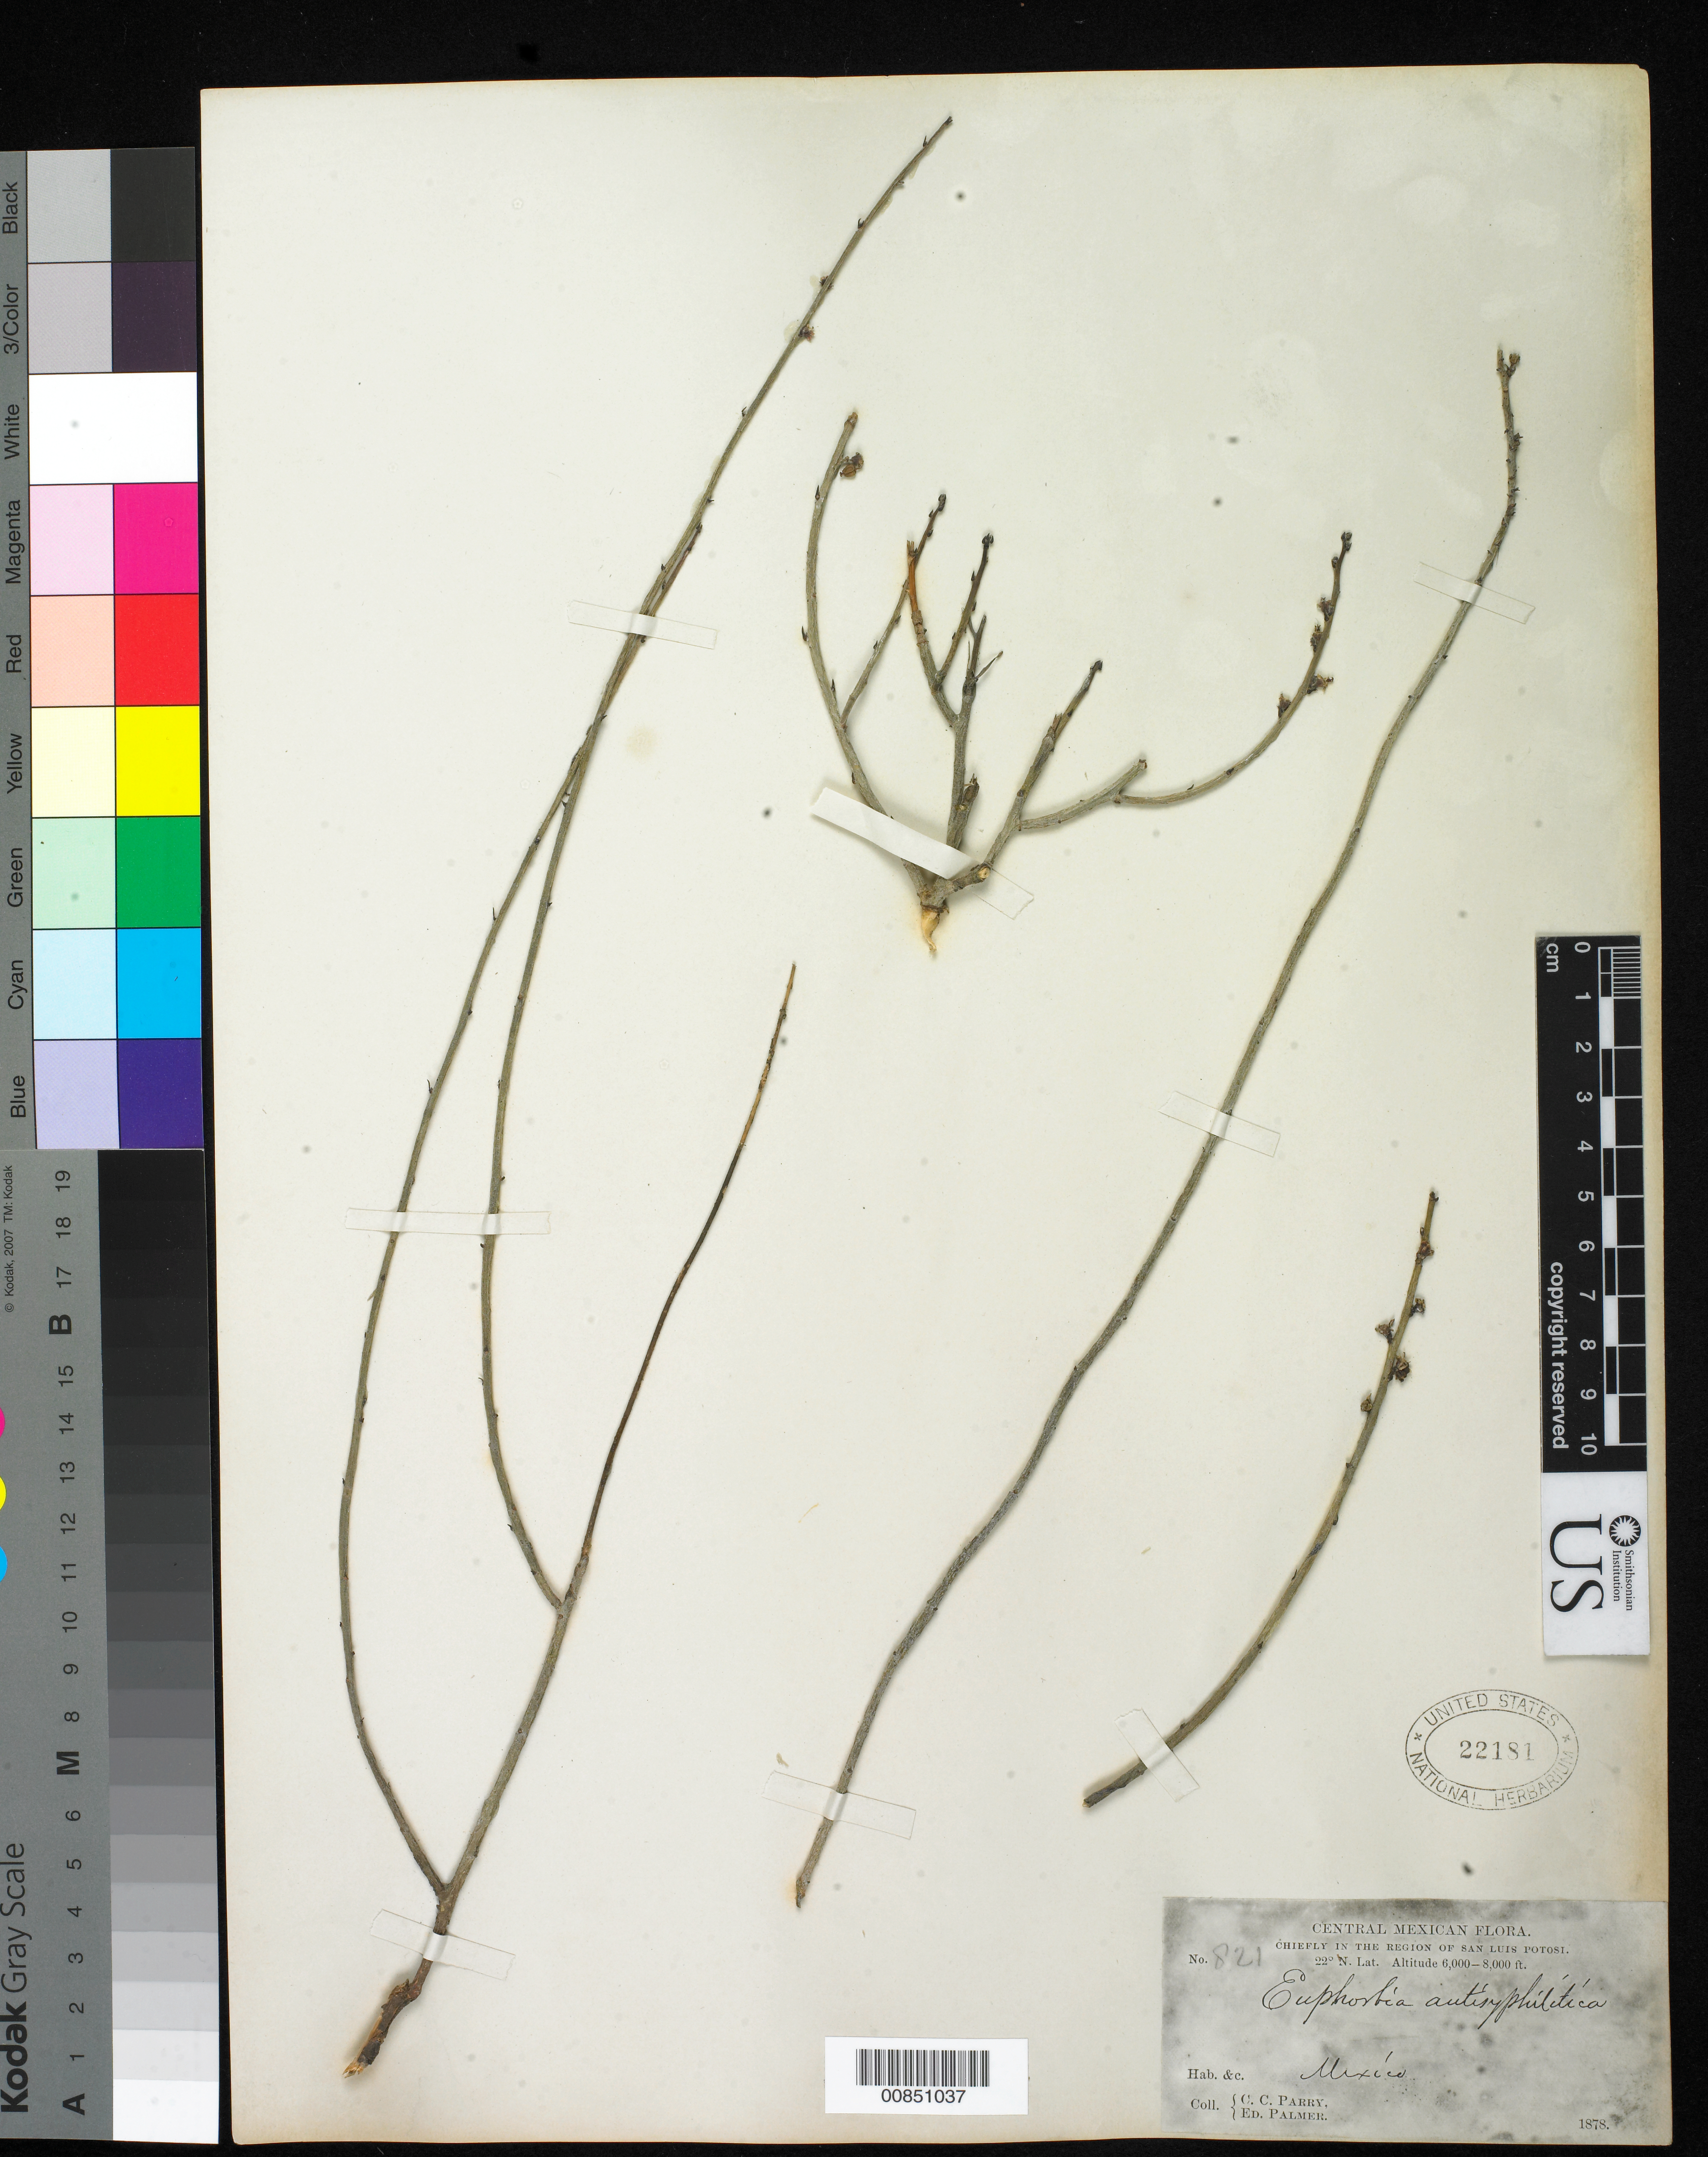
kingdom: Plantae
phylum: Tracheophyta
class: Magnoliopsida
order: Malpighiales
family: Euphorbiaceae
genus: Euphorbia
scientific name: Euphorbia antisyphilitica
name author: Zucc.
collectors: C. C. Parry & E. Palmer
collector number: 821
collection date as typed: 1878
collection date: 1878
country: Mexico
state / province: San Luis Potosí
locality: Chiefly in the region of San Luis Potosí.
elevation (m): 1829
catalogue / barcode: US 22181